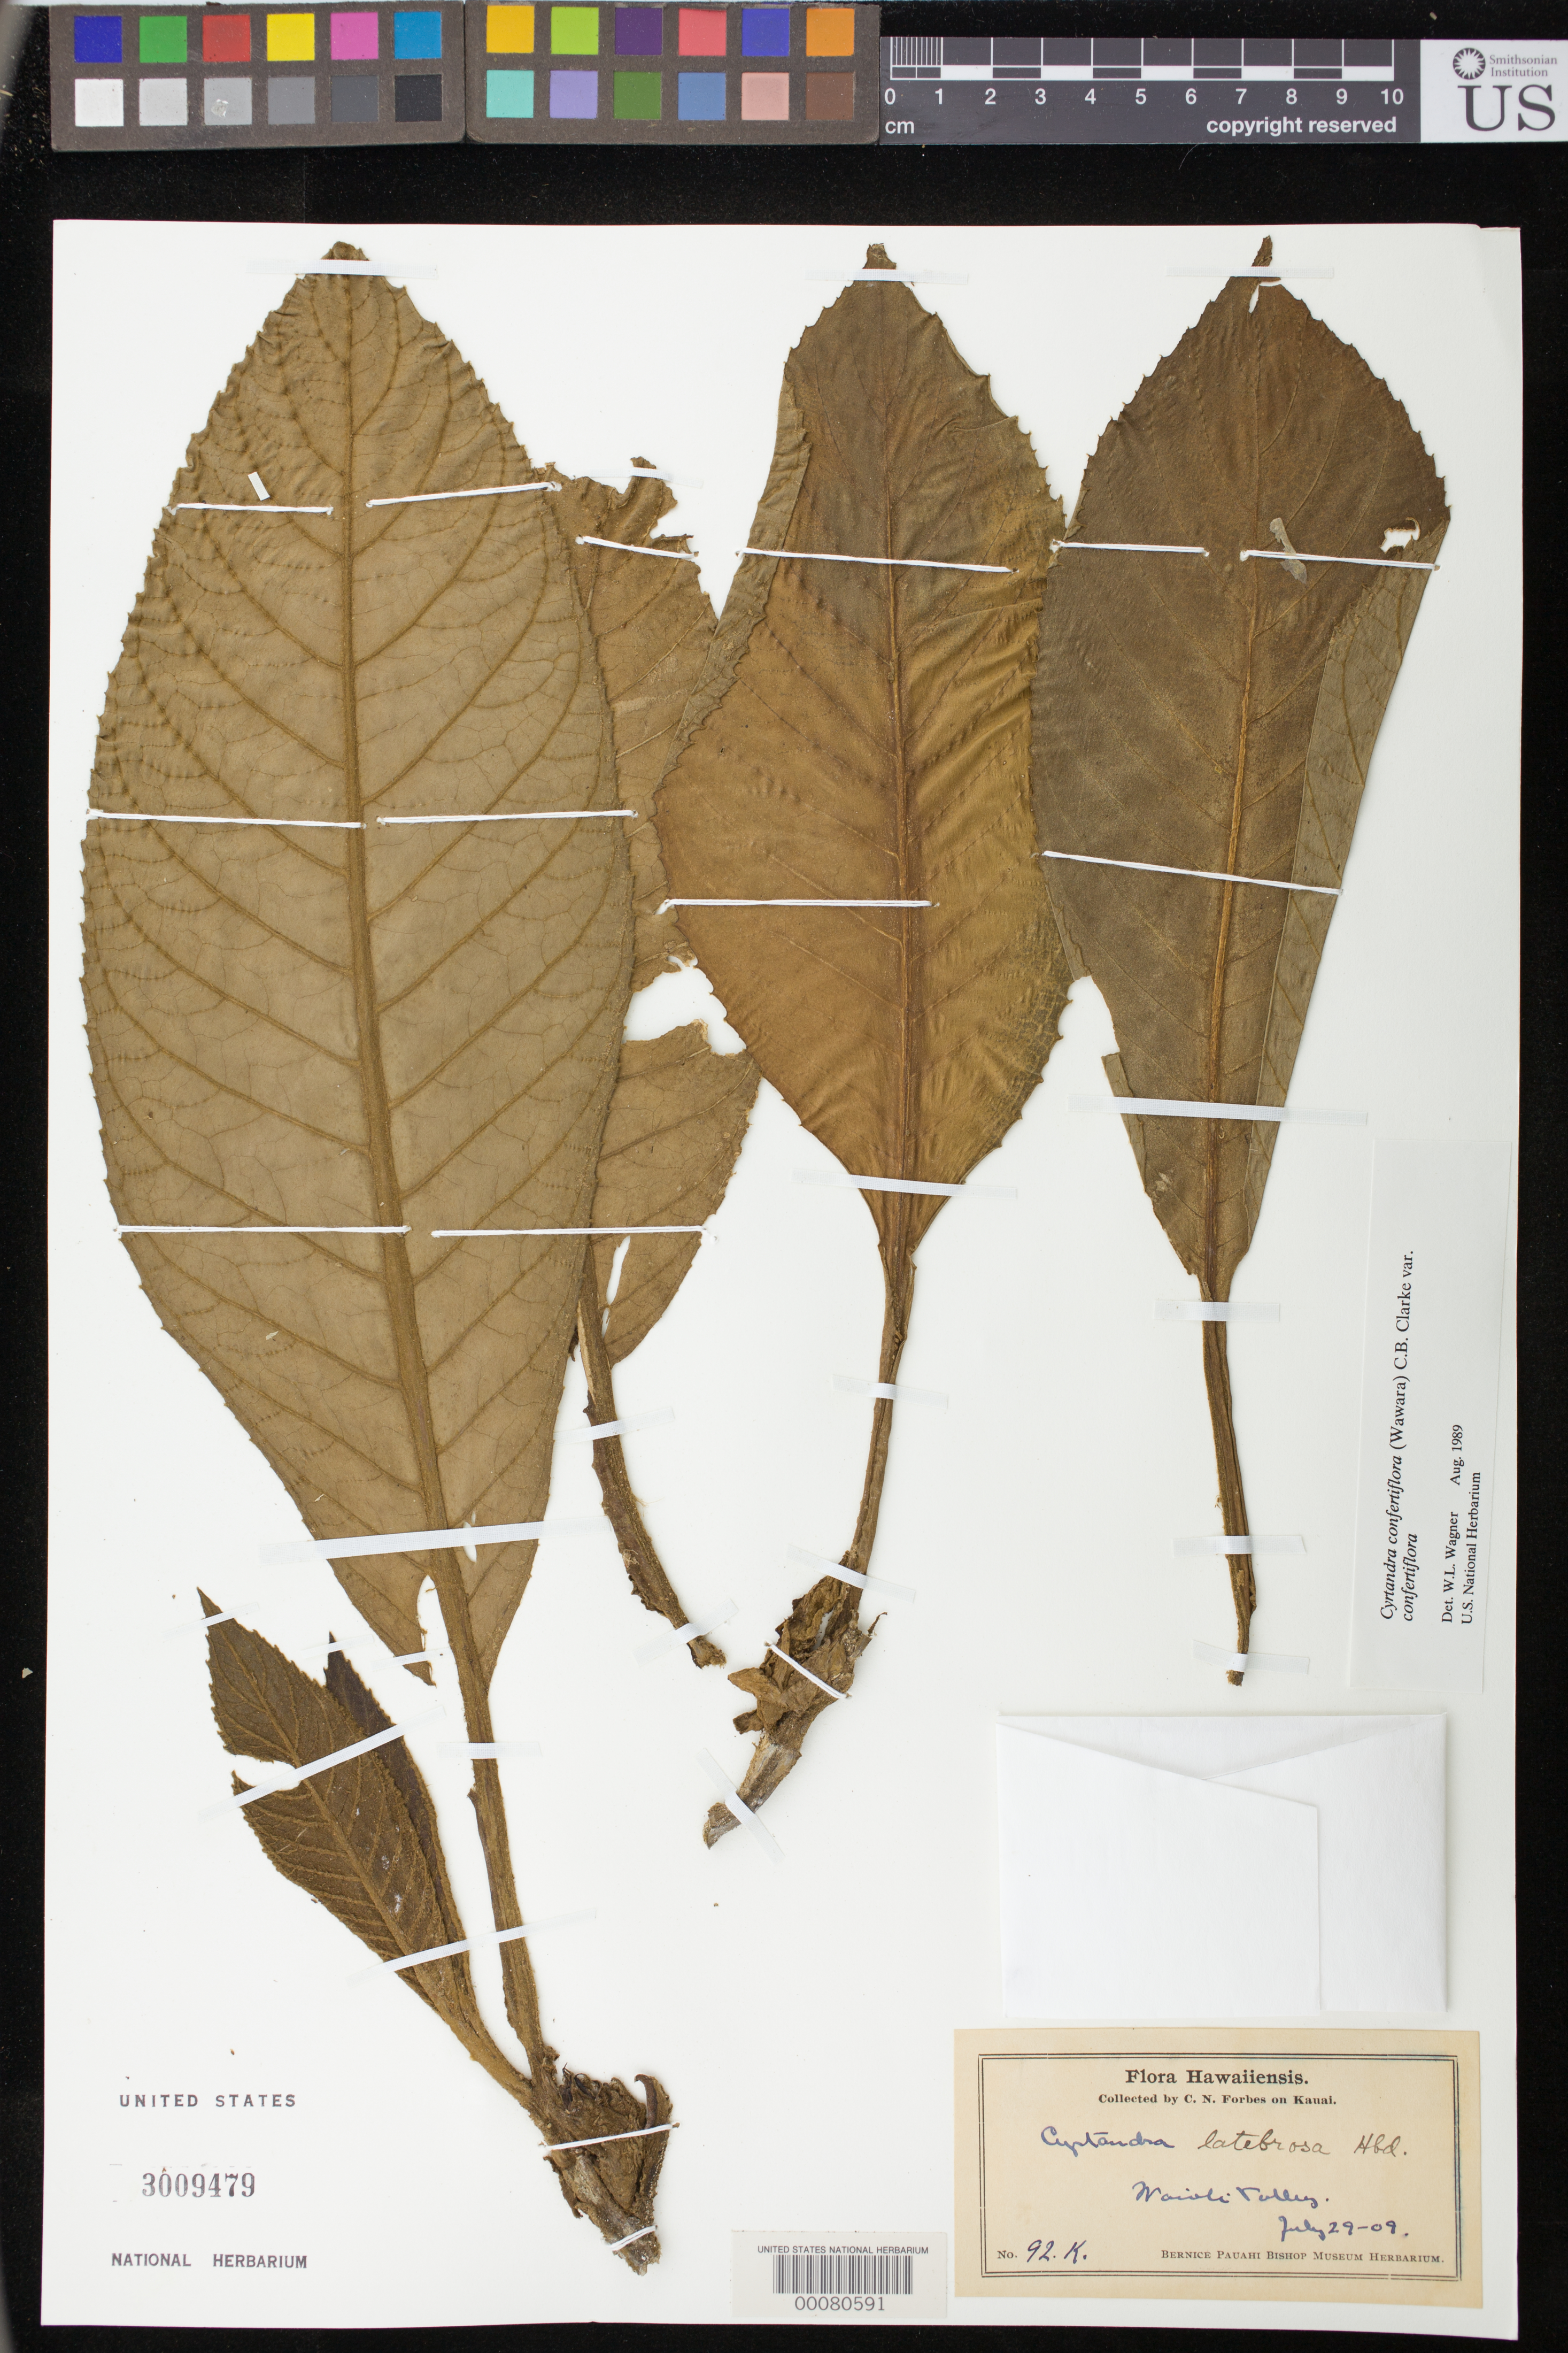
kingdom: Plantae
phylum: Tracheophyta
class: Magnoliopsida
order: Lamiales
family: Gesneriaceae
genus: Cyrtandra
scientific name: Cyrtandra waioliensis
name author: H. St. John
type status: Isotype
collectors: C. N. Forbes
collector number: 92.K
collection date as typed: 29 Jul 1909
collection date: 1909-07-29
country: United States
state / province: Hawaii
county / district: Kauai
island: Kaua'i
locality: Waioli valley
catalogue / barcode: US 3009479